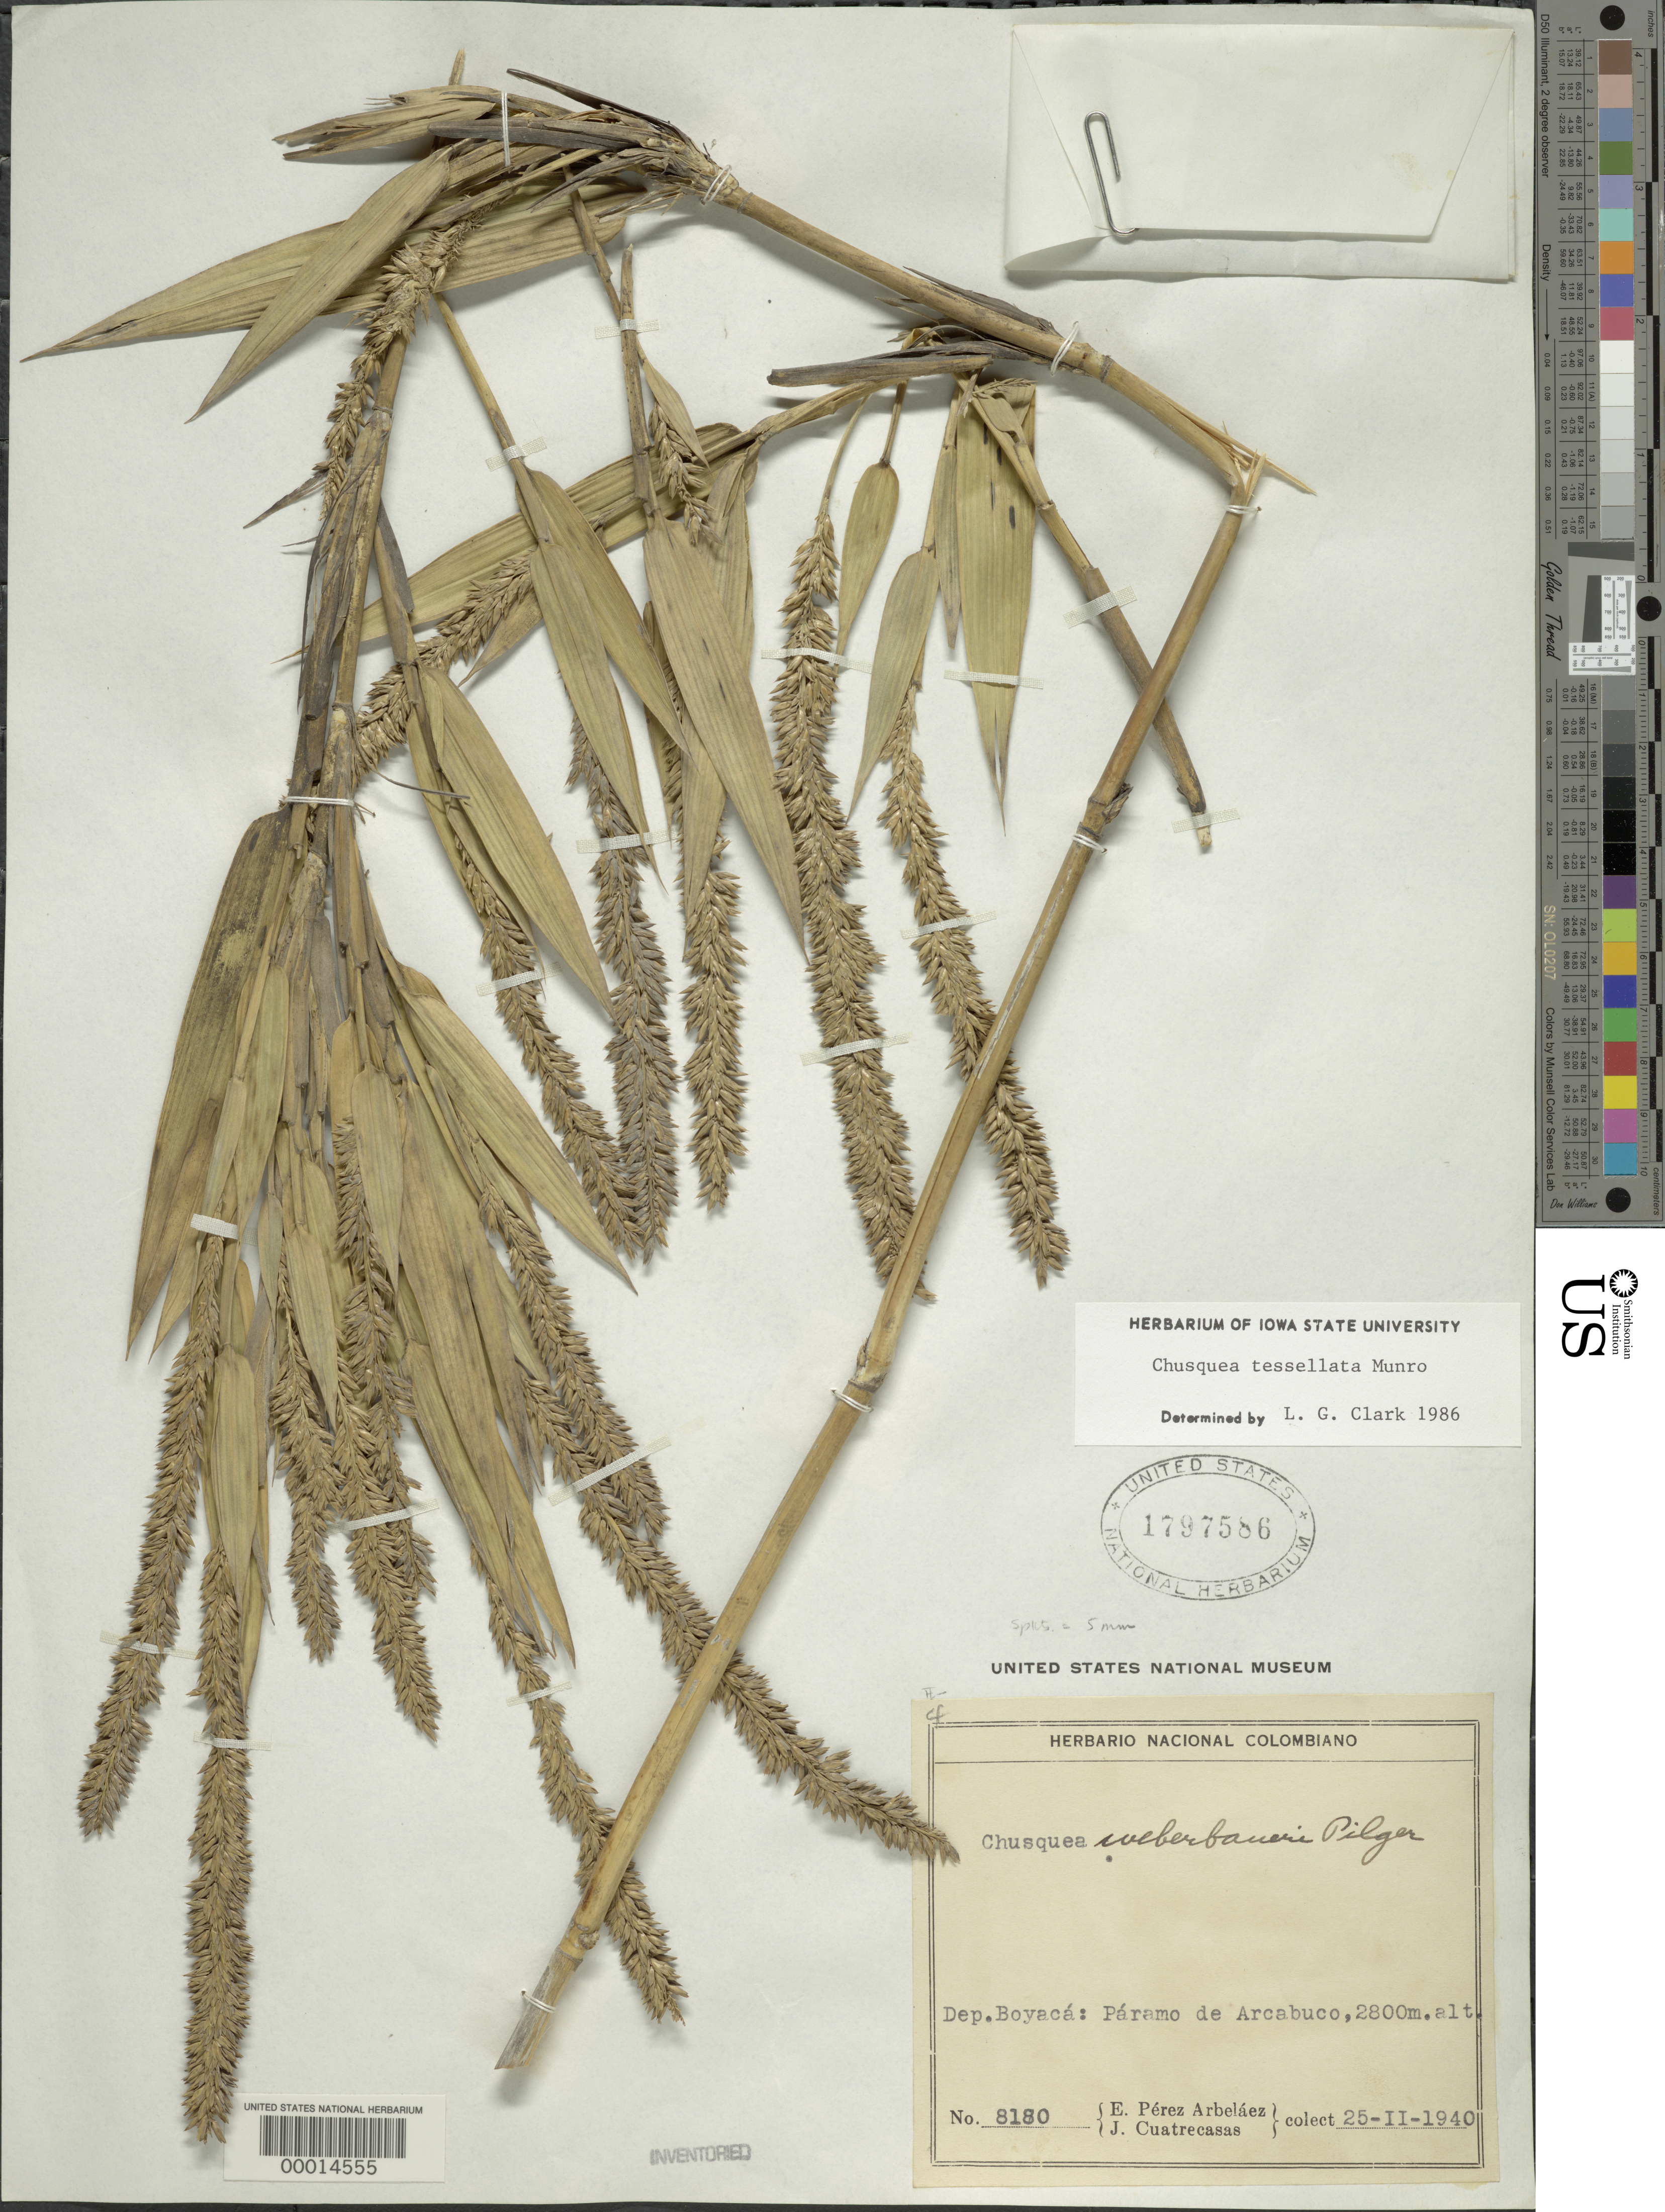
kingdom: Plantae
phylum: Tracheophyta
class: Liliopsida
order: Poales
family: Poaceae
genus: Chusquea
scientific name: Chusquea tessellata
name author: Munro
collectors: E. Pérez Arbeláez & J. Cuatrecasas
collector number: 8180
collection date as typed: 25 Feb 1940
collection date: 1940-02-25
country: Colombia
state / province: Boyacá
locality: Paramo de Arcabuco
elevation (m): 2800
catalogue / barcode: US 1797586